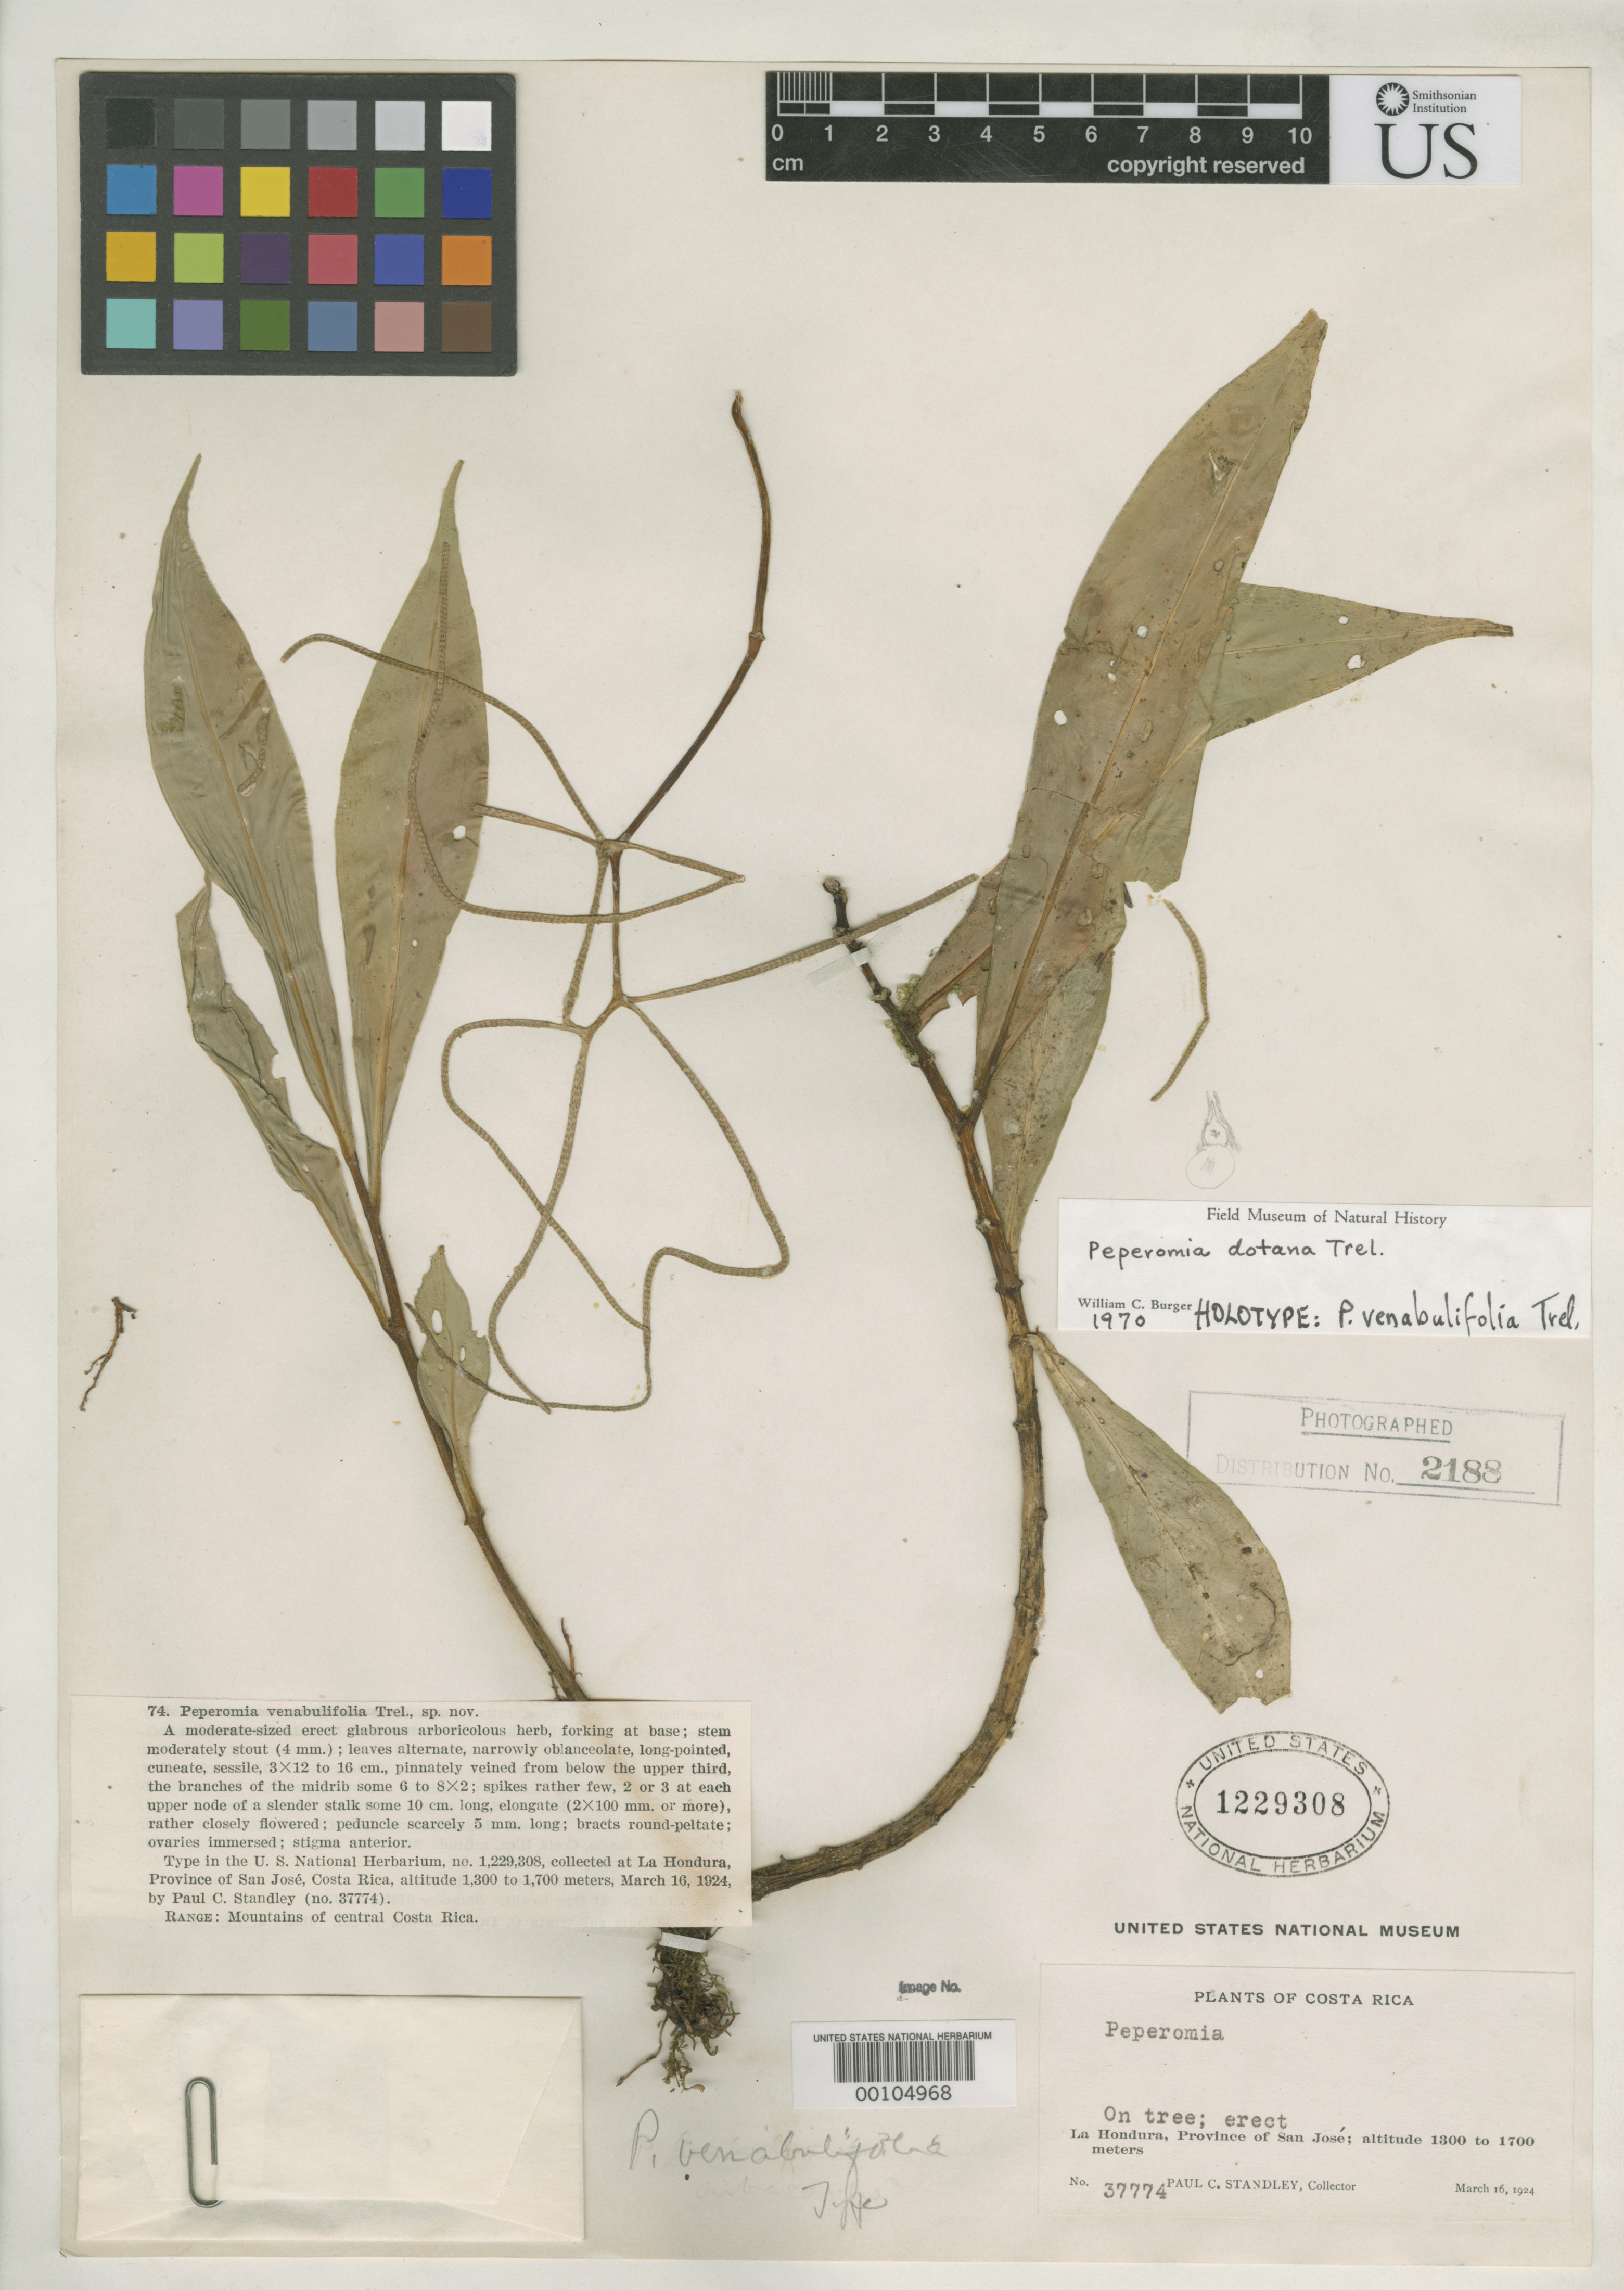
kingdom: Plantae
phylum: Tracheophyta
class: Magnoliopsida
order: Piperales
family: Piperaceae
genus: Peperomia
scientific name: Peperomia venabulifolia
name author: Trel.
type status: Holotype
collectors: P. C. Standley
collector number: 37774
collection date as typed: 16 Mar 1924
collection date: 1924-03-16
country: Costa Rica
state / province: San José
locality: La Hondura.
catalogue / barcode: US 1229308